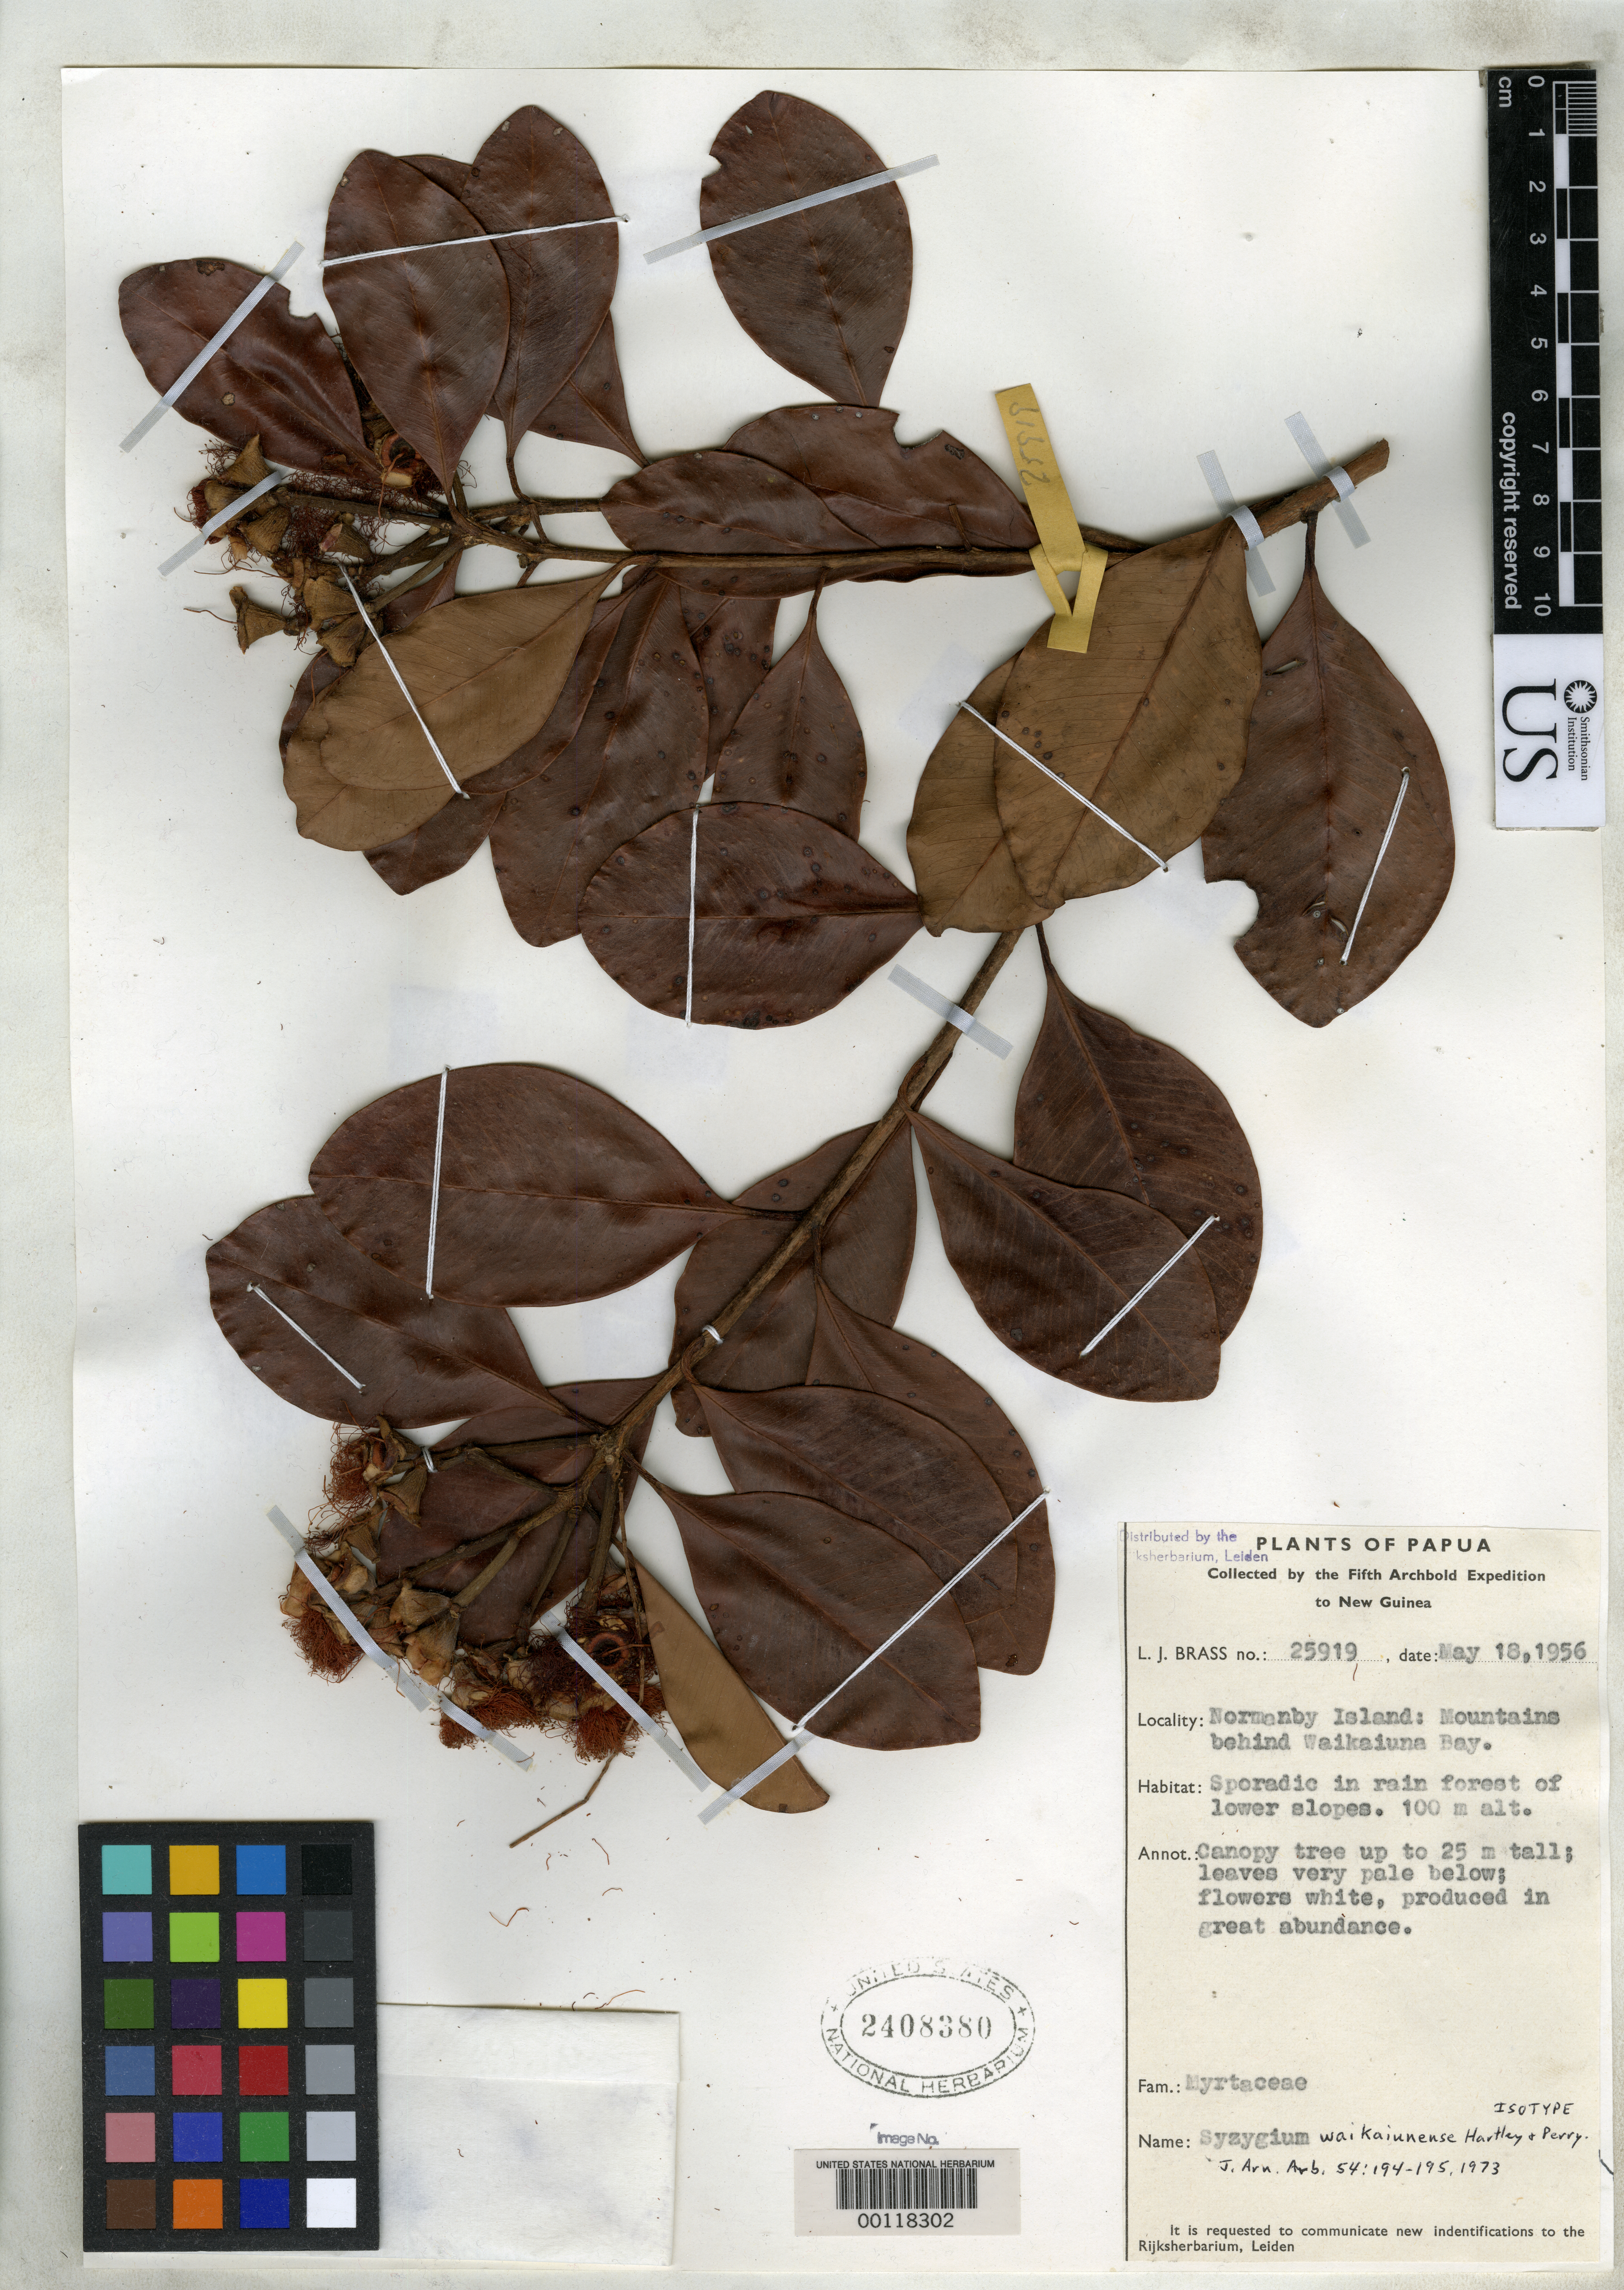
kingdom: Plantae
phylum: Tracheophyta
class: Magnoliopsida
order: Myrtales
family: Myrtaceae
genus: Syzygium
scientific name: Syzygium waikaiunense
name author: T.G. Hartley & L.M. Perry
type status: Isotype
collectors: L. J. Brass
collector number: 25919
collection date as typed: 18 May 1956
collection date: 1956-05-18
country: Papua New Guinea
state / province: Milne Bay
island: Normanby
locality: Mts. behind Waikaiuna Bay.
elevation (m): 100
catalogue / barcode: US 2409380